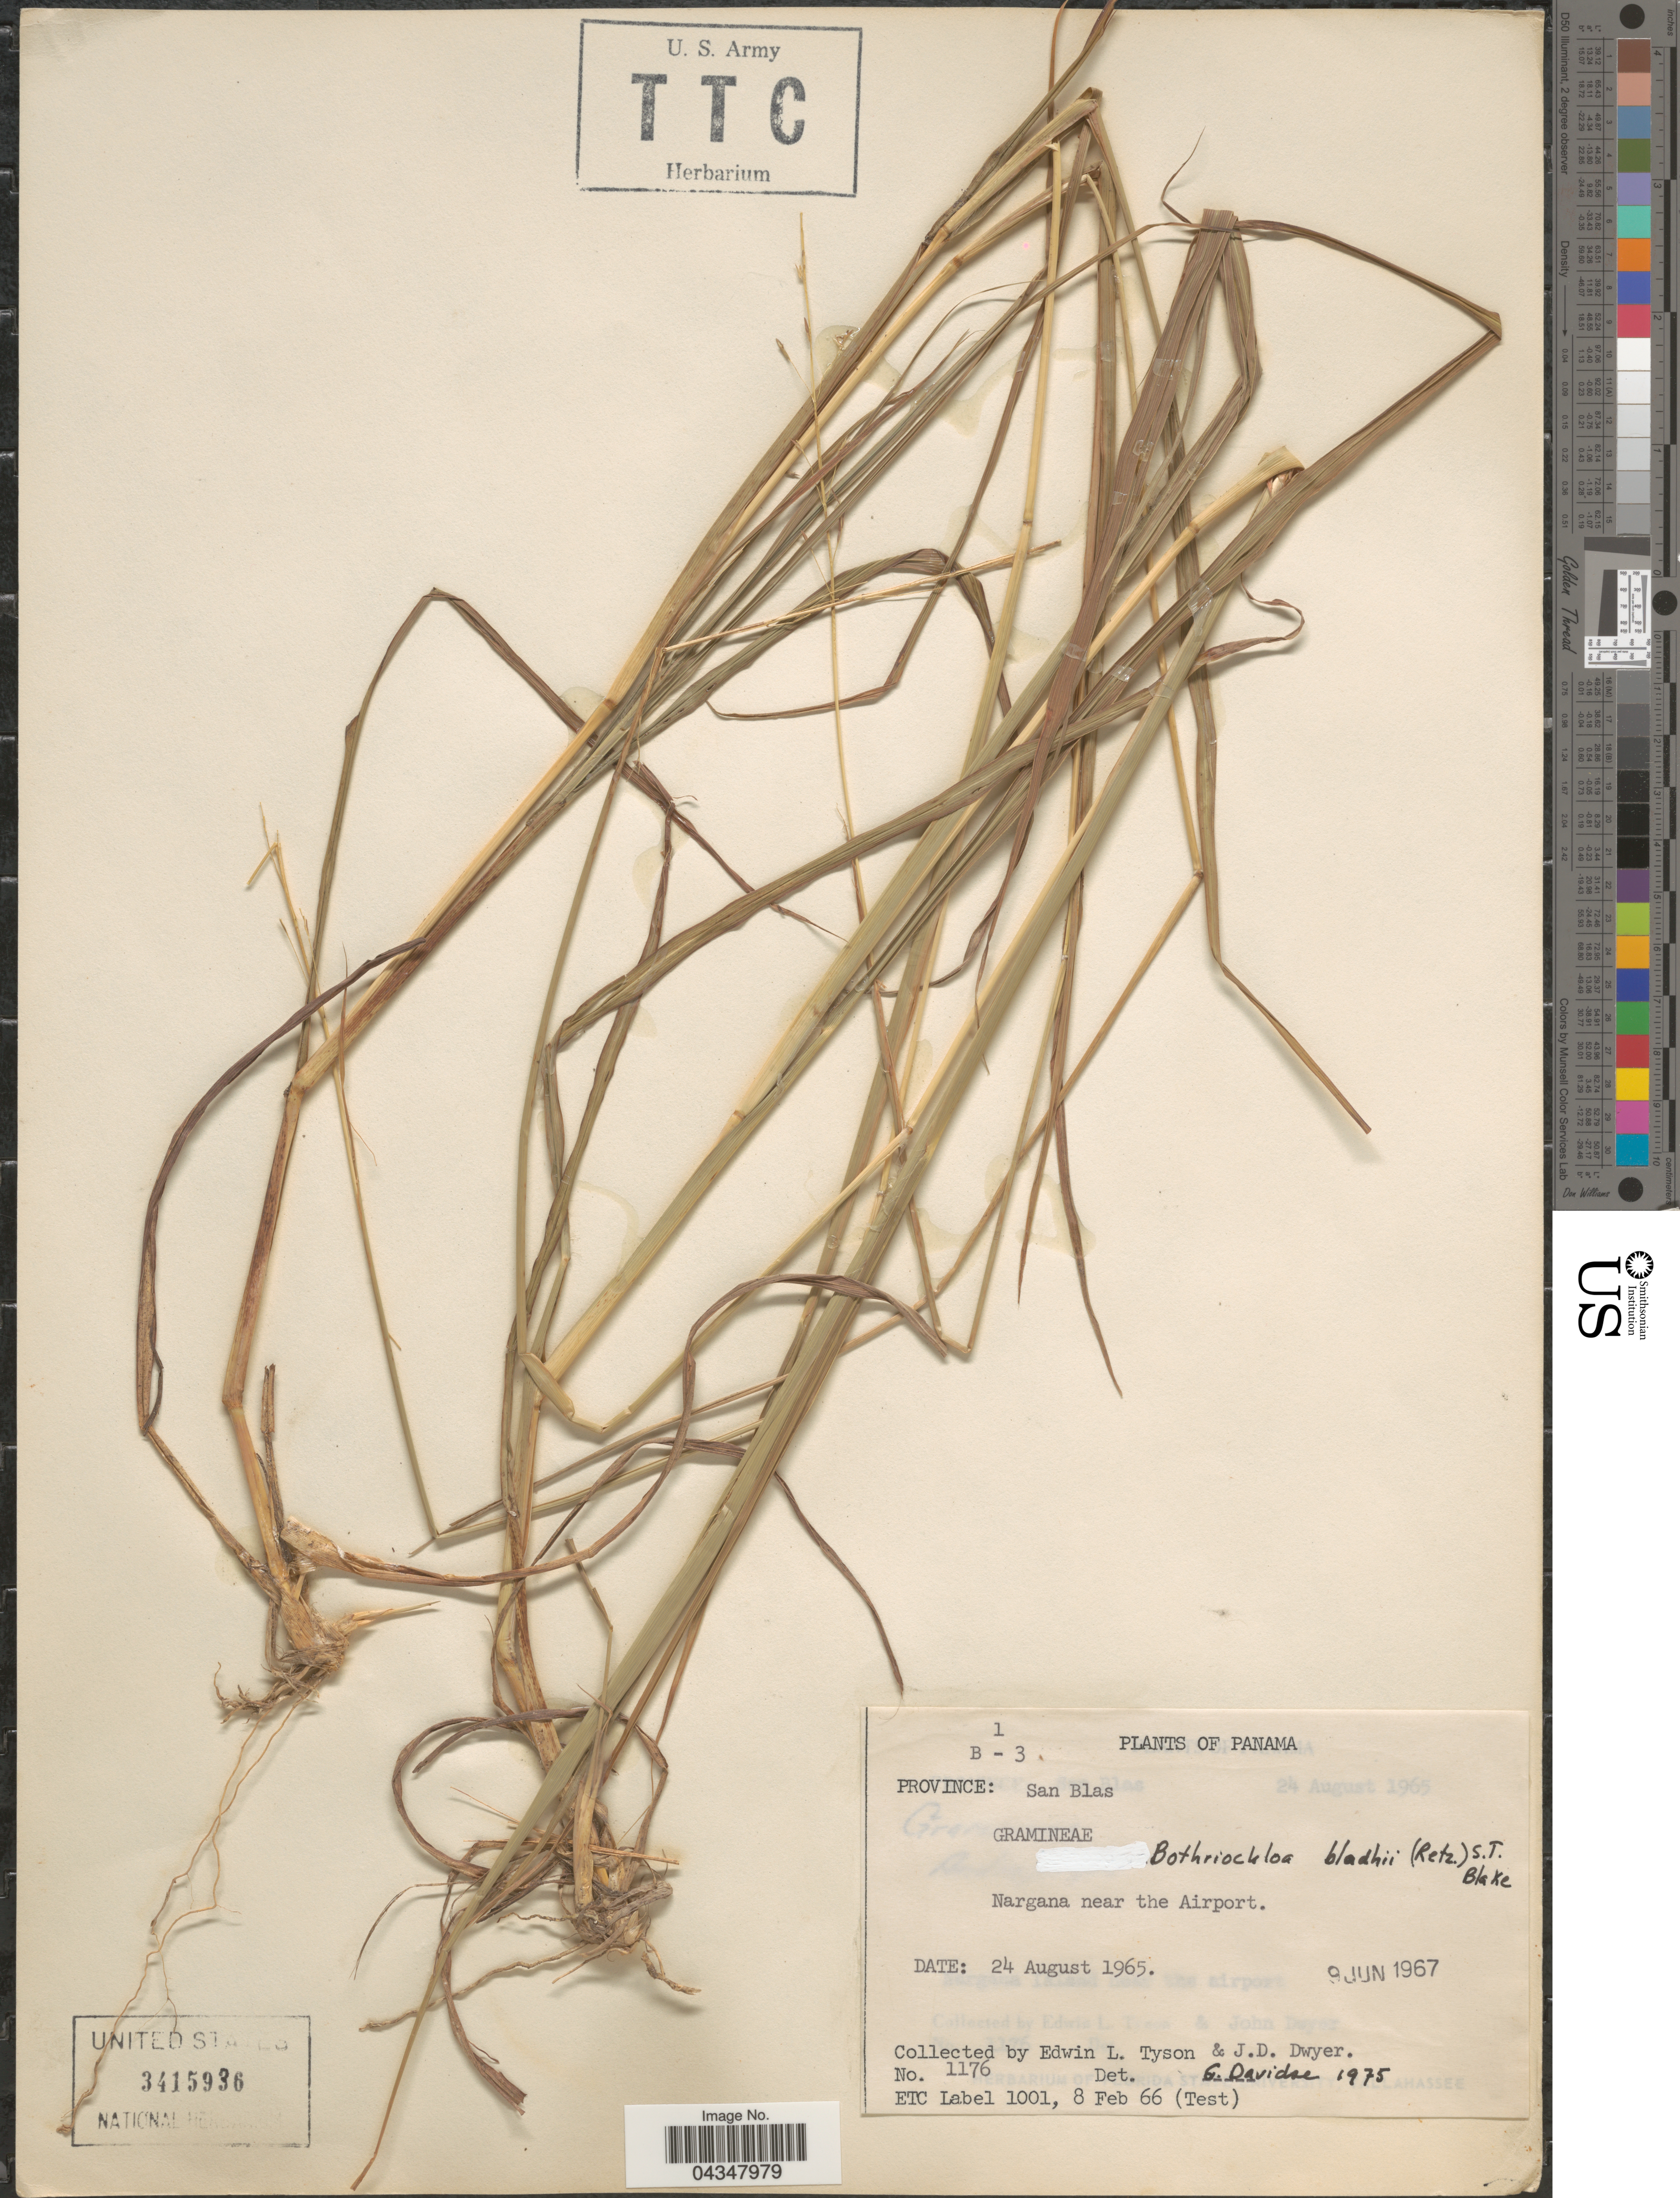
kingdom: Plantae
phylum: Tracheophyta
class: Liliopsida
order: Poales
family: Poaceae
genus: Bothriochloa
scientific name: Bothriochloa bladhii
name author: (Retz.) S.T. Blake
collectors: E. L. Tyson & J. D. Dwyer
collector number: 1176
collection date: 1965-08-24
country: Panama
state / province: Kuna Yala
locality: Province: San Blas. Nargana near the Airport.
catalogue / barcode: US 3415936